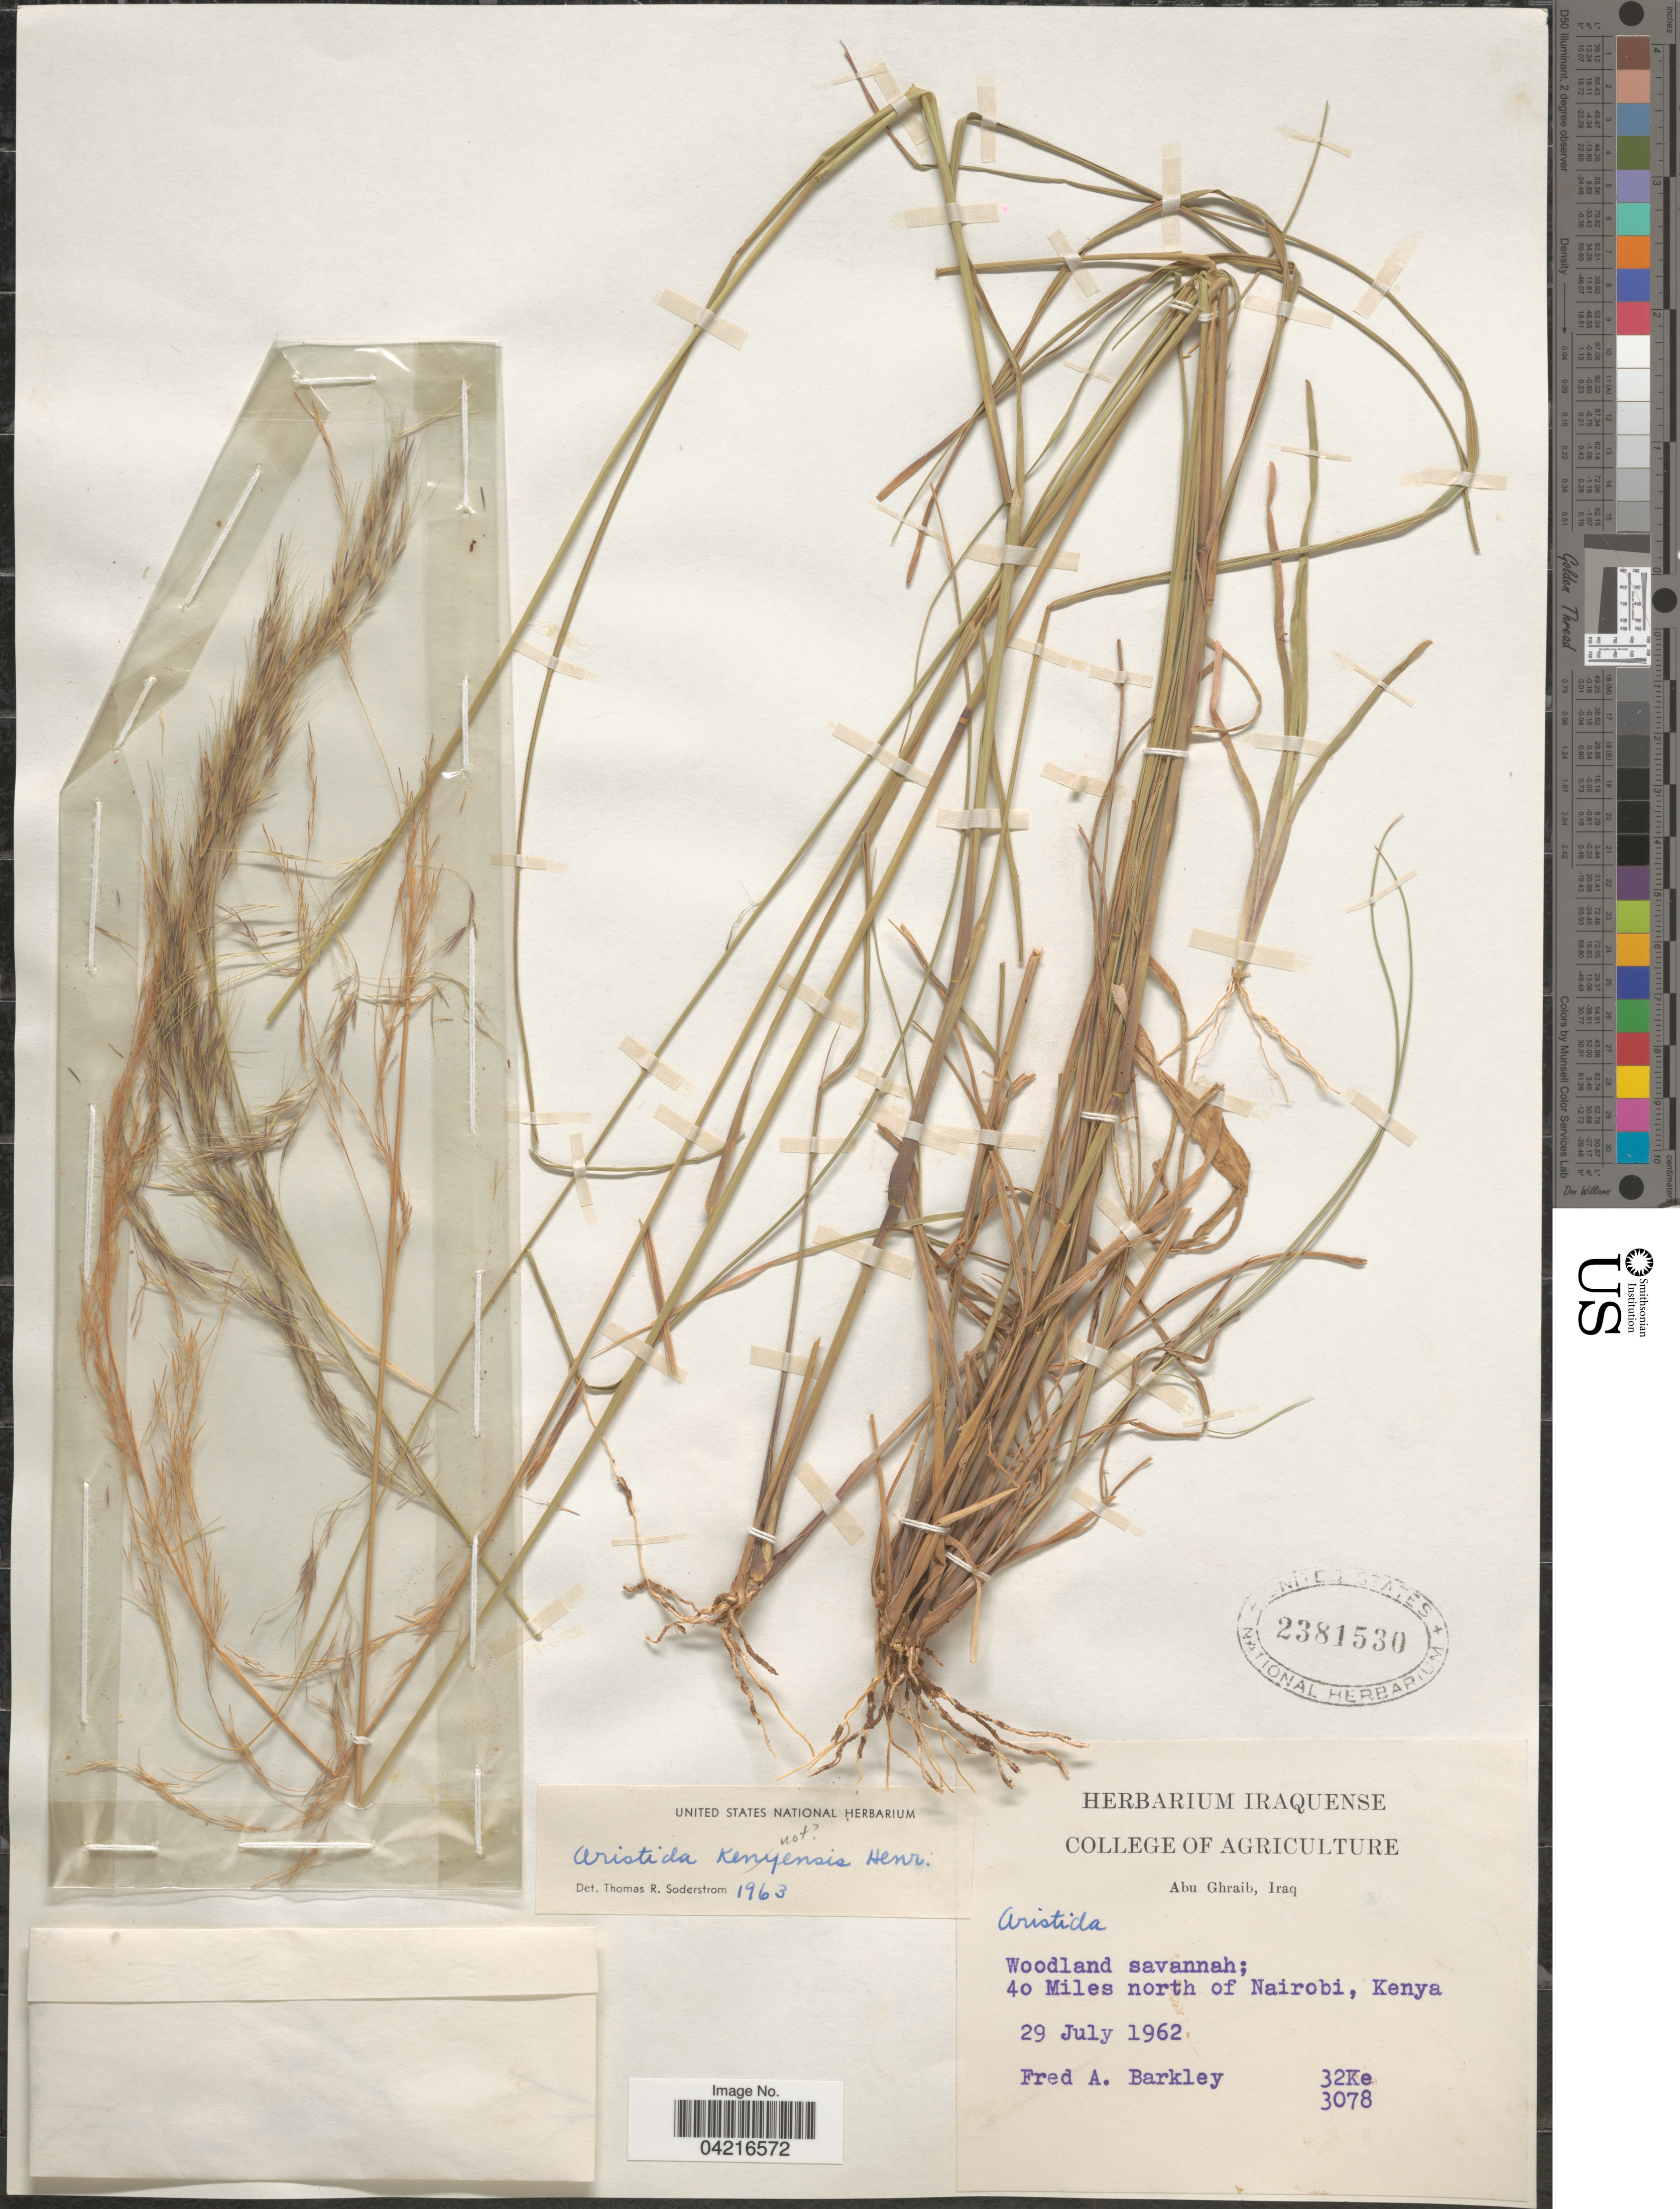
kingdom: Plantae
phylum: Tracheophyta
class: Liliopsida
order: Poales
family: Poaceae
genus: Aristida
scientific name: Aristida sp.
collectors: F. A. Barkley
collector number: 32Ke 3078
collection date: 1962-07-29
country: Kenya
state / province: Nairobi Area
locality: Woodland savannah; 40 miles north of Nairobi.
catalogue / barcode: US 2381530